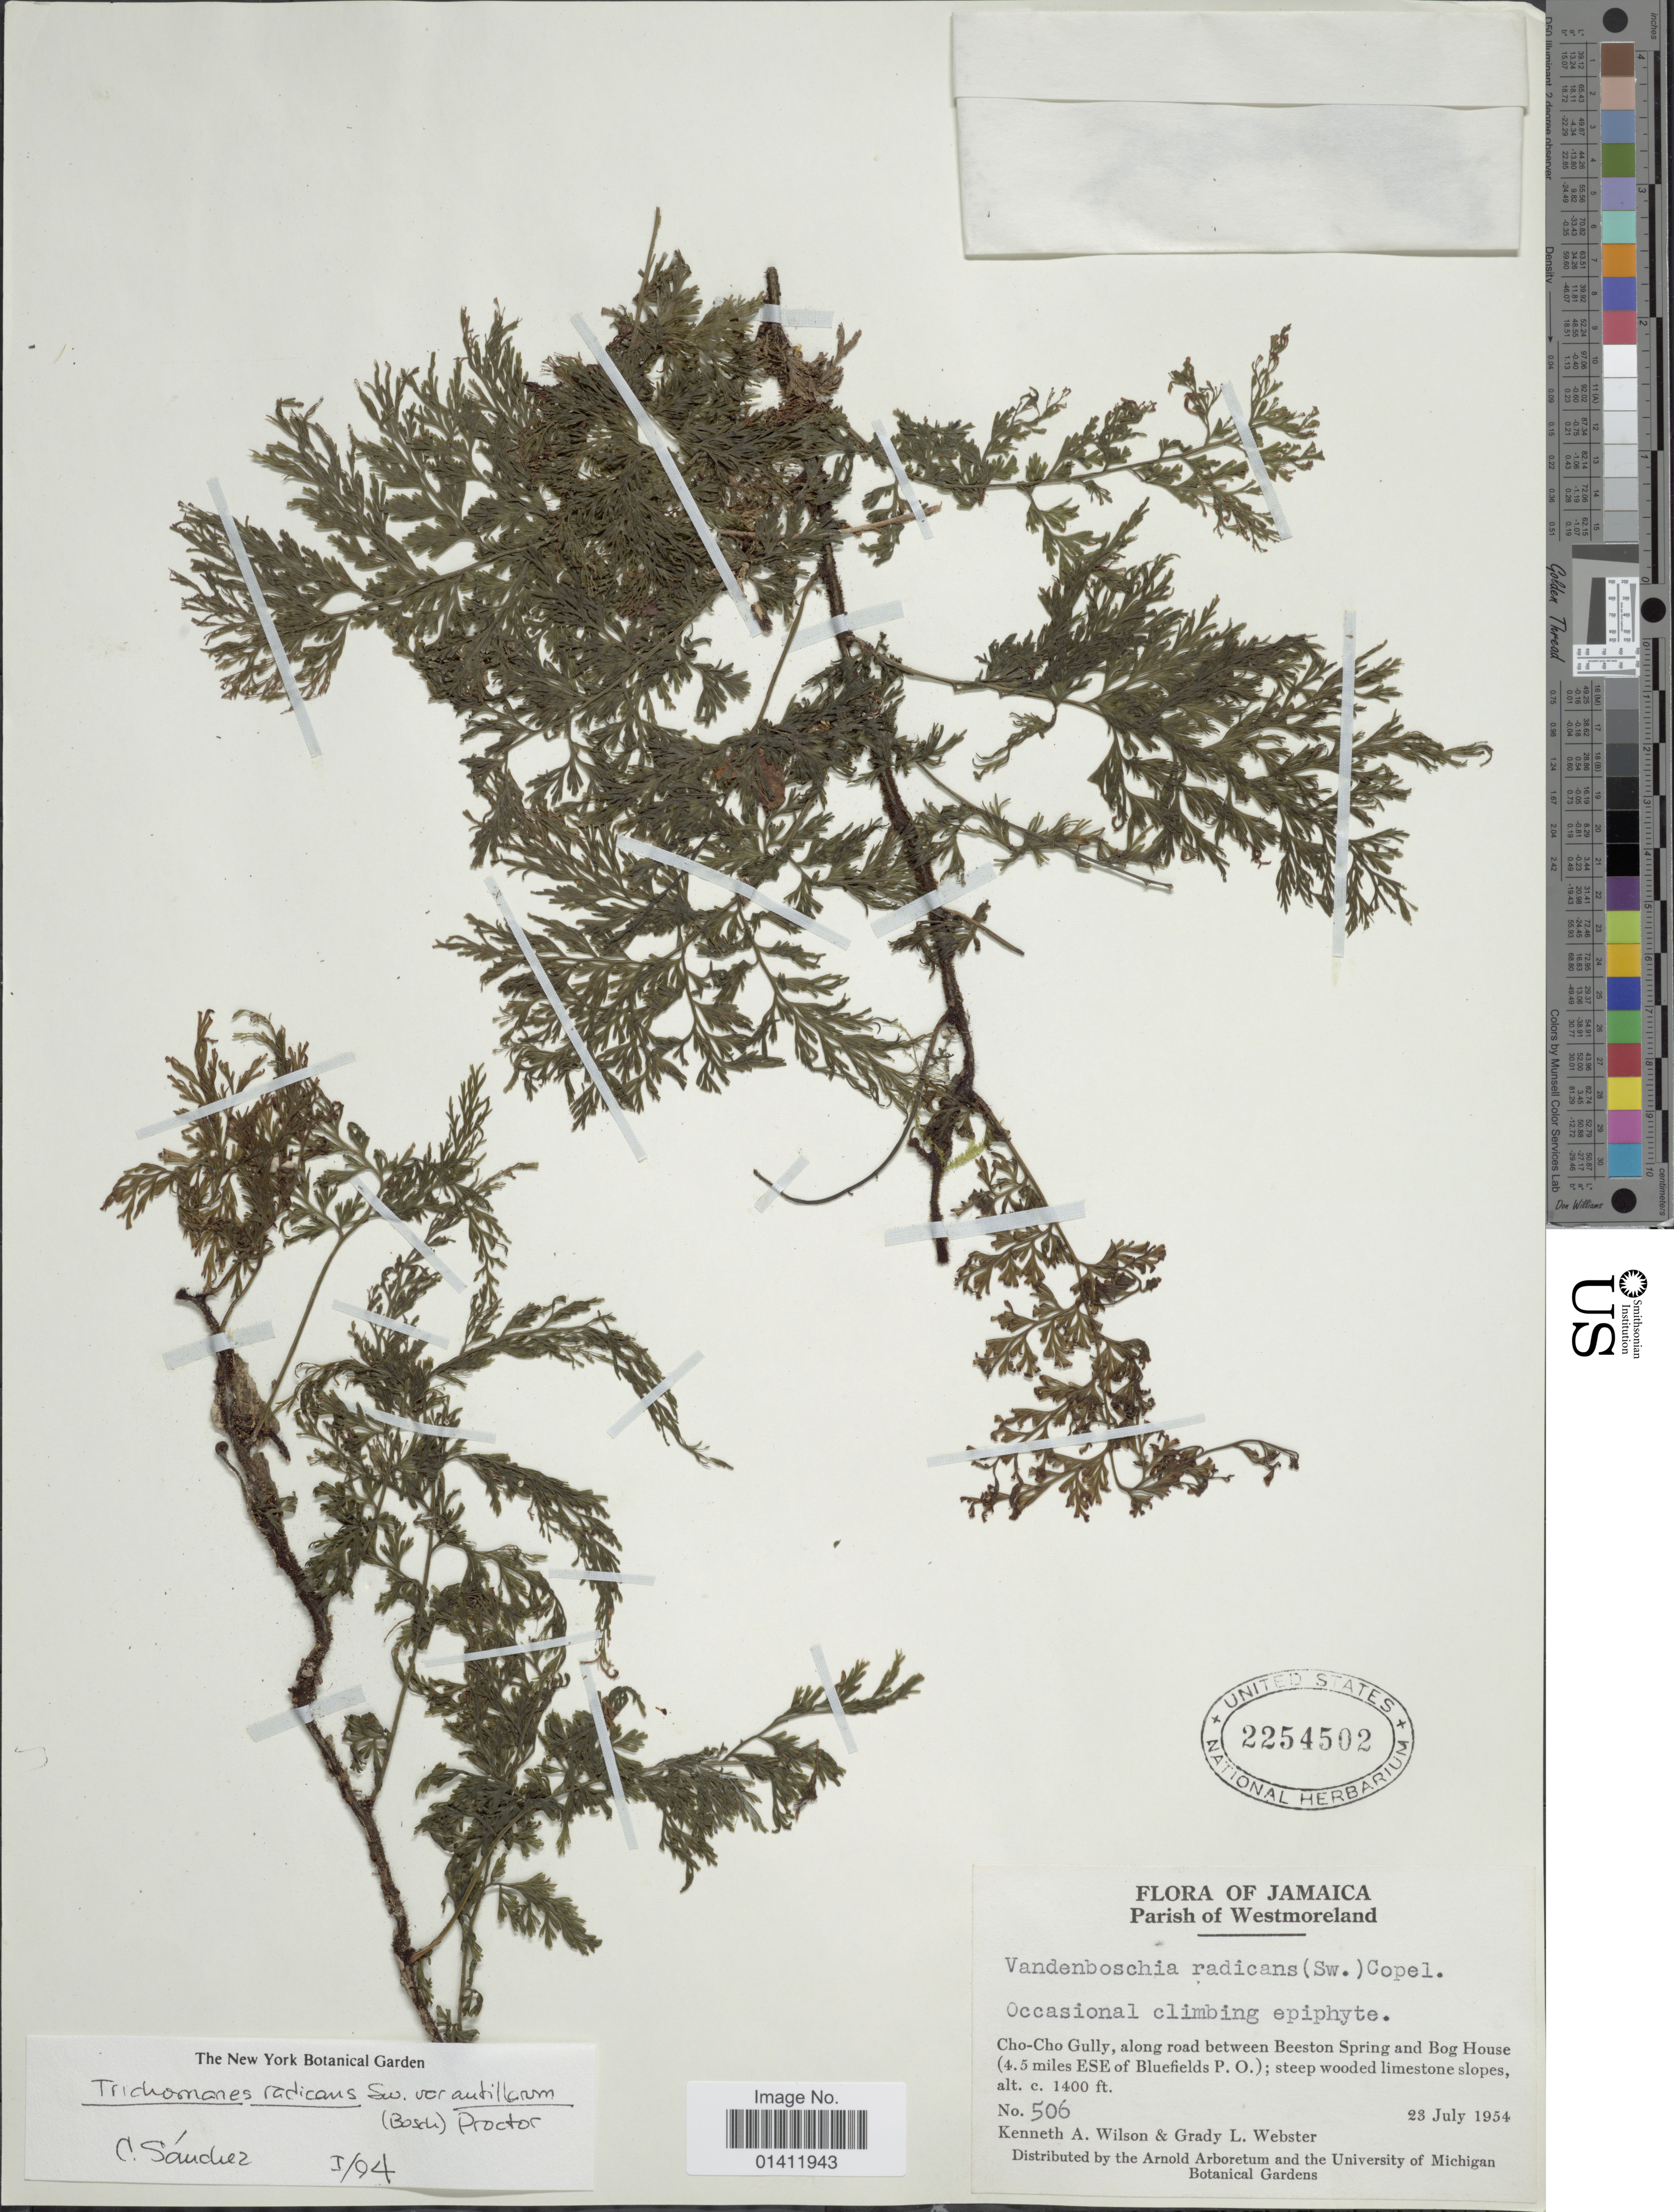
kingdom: Plantae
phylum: Tracheophyta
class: Polypodiopsida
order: Hymenophyllales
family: Hymenophyllaceae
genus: Vandenboschia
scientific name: Vandenboschia radicans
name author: (Sw.) Copel.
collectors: K. A. Wilson & G. L. Webster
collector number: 506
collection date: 1954-07-23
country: Jamaica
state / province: Westmoreland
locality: Cho-Cho Gully, along road between Beeston Spring and Bog House (4.5 miles ESE of Bluefields P.O.).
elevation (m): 427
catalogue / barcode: US 2254502